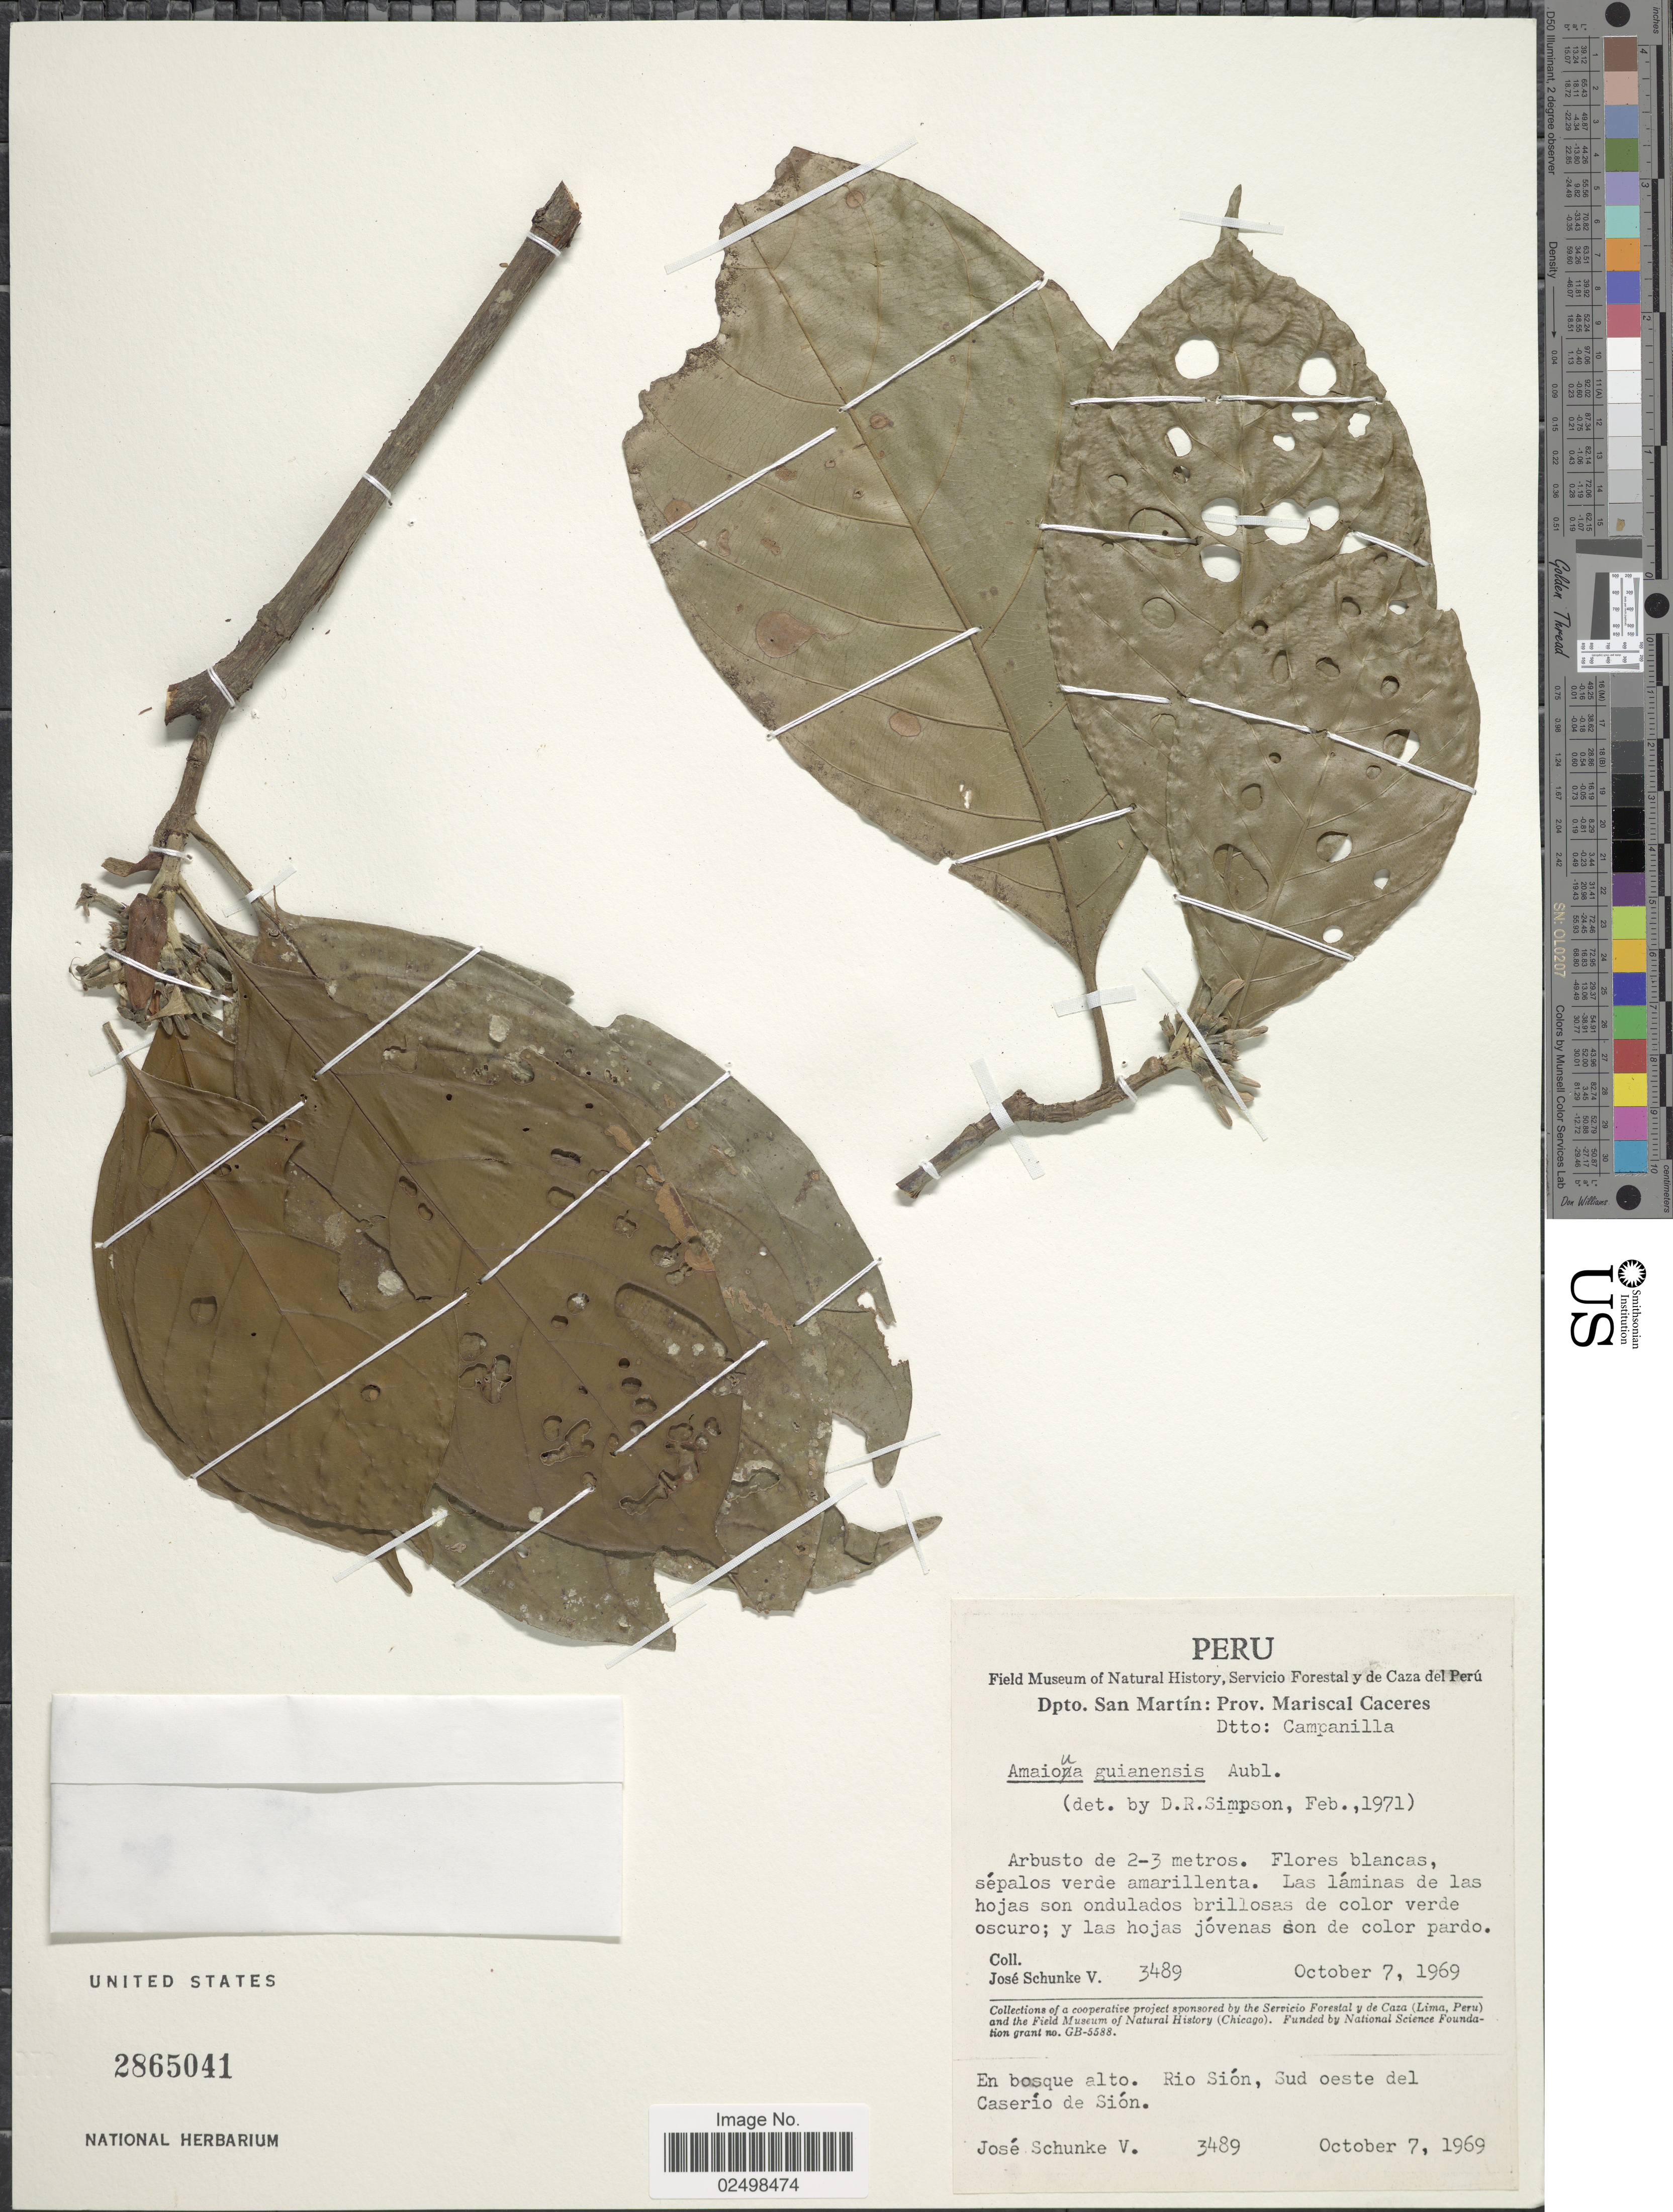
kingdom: Plantae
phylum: Tracheophyta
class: Magnoliopsida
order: Gentianales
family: Rubiaceae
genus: Amaioua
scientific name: Amaioua guianensis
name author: Aubl.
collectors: J. Schunke Vigo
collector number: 3489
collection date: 1969-10-07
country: Peru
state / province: San Martín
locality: Prov. Mariscal Caceres. Dtto. Campanilla. Rio Sion, Sud al oeste del Caserio de Sion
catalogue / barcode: US 2865041